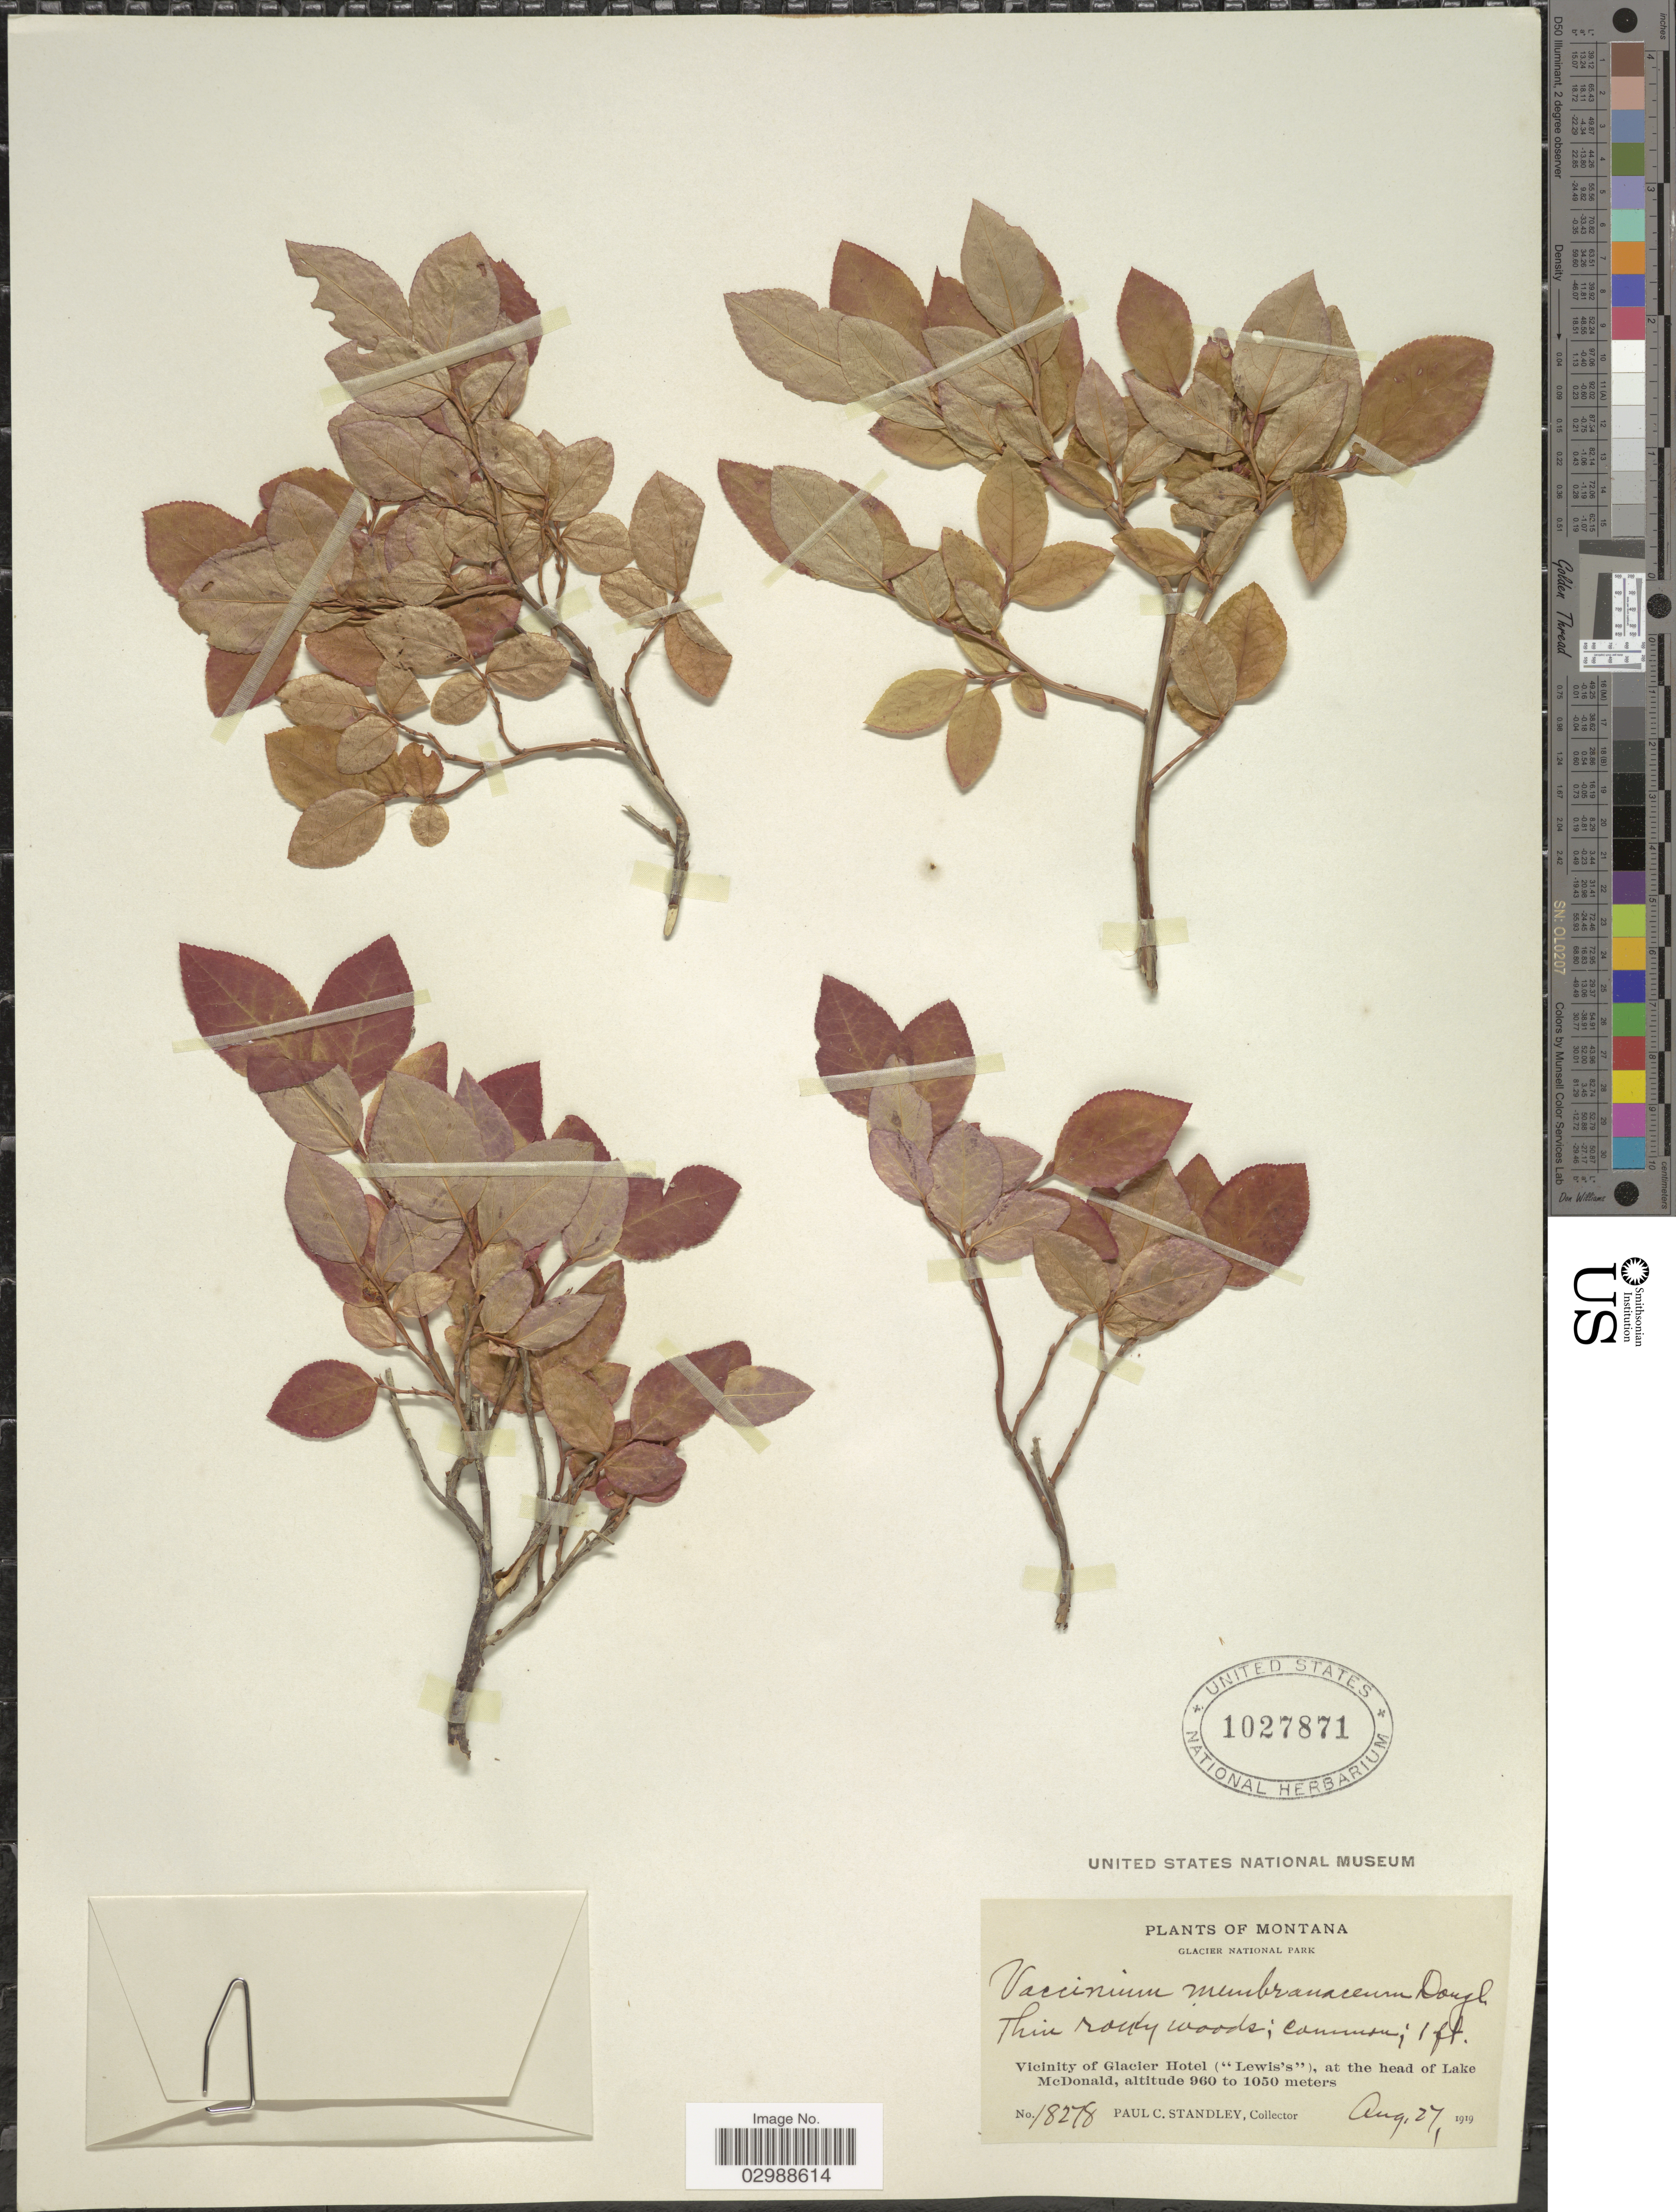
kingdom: Plantae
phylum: Tracheophyta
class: Magnoliopsida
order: Ericales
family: Ericaceae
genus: Vaccinium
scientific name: Vaccinium membranaceum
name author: Douglas ex Torr.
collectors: P. C. Standley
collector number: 18278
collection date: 1919-08-27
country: United States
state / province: Montana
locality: Glacier National Park. Vicinity of Glacier Hotel ("Lewis's"), at the head of Lake McDonald.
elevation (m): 960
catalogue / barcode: US 1027871